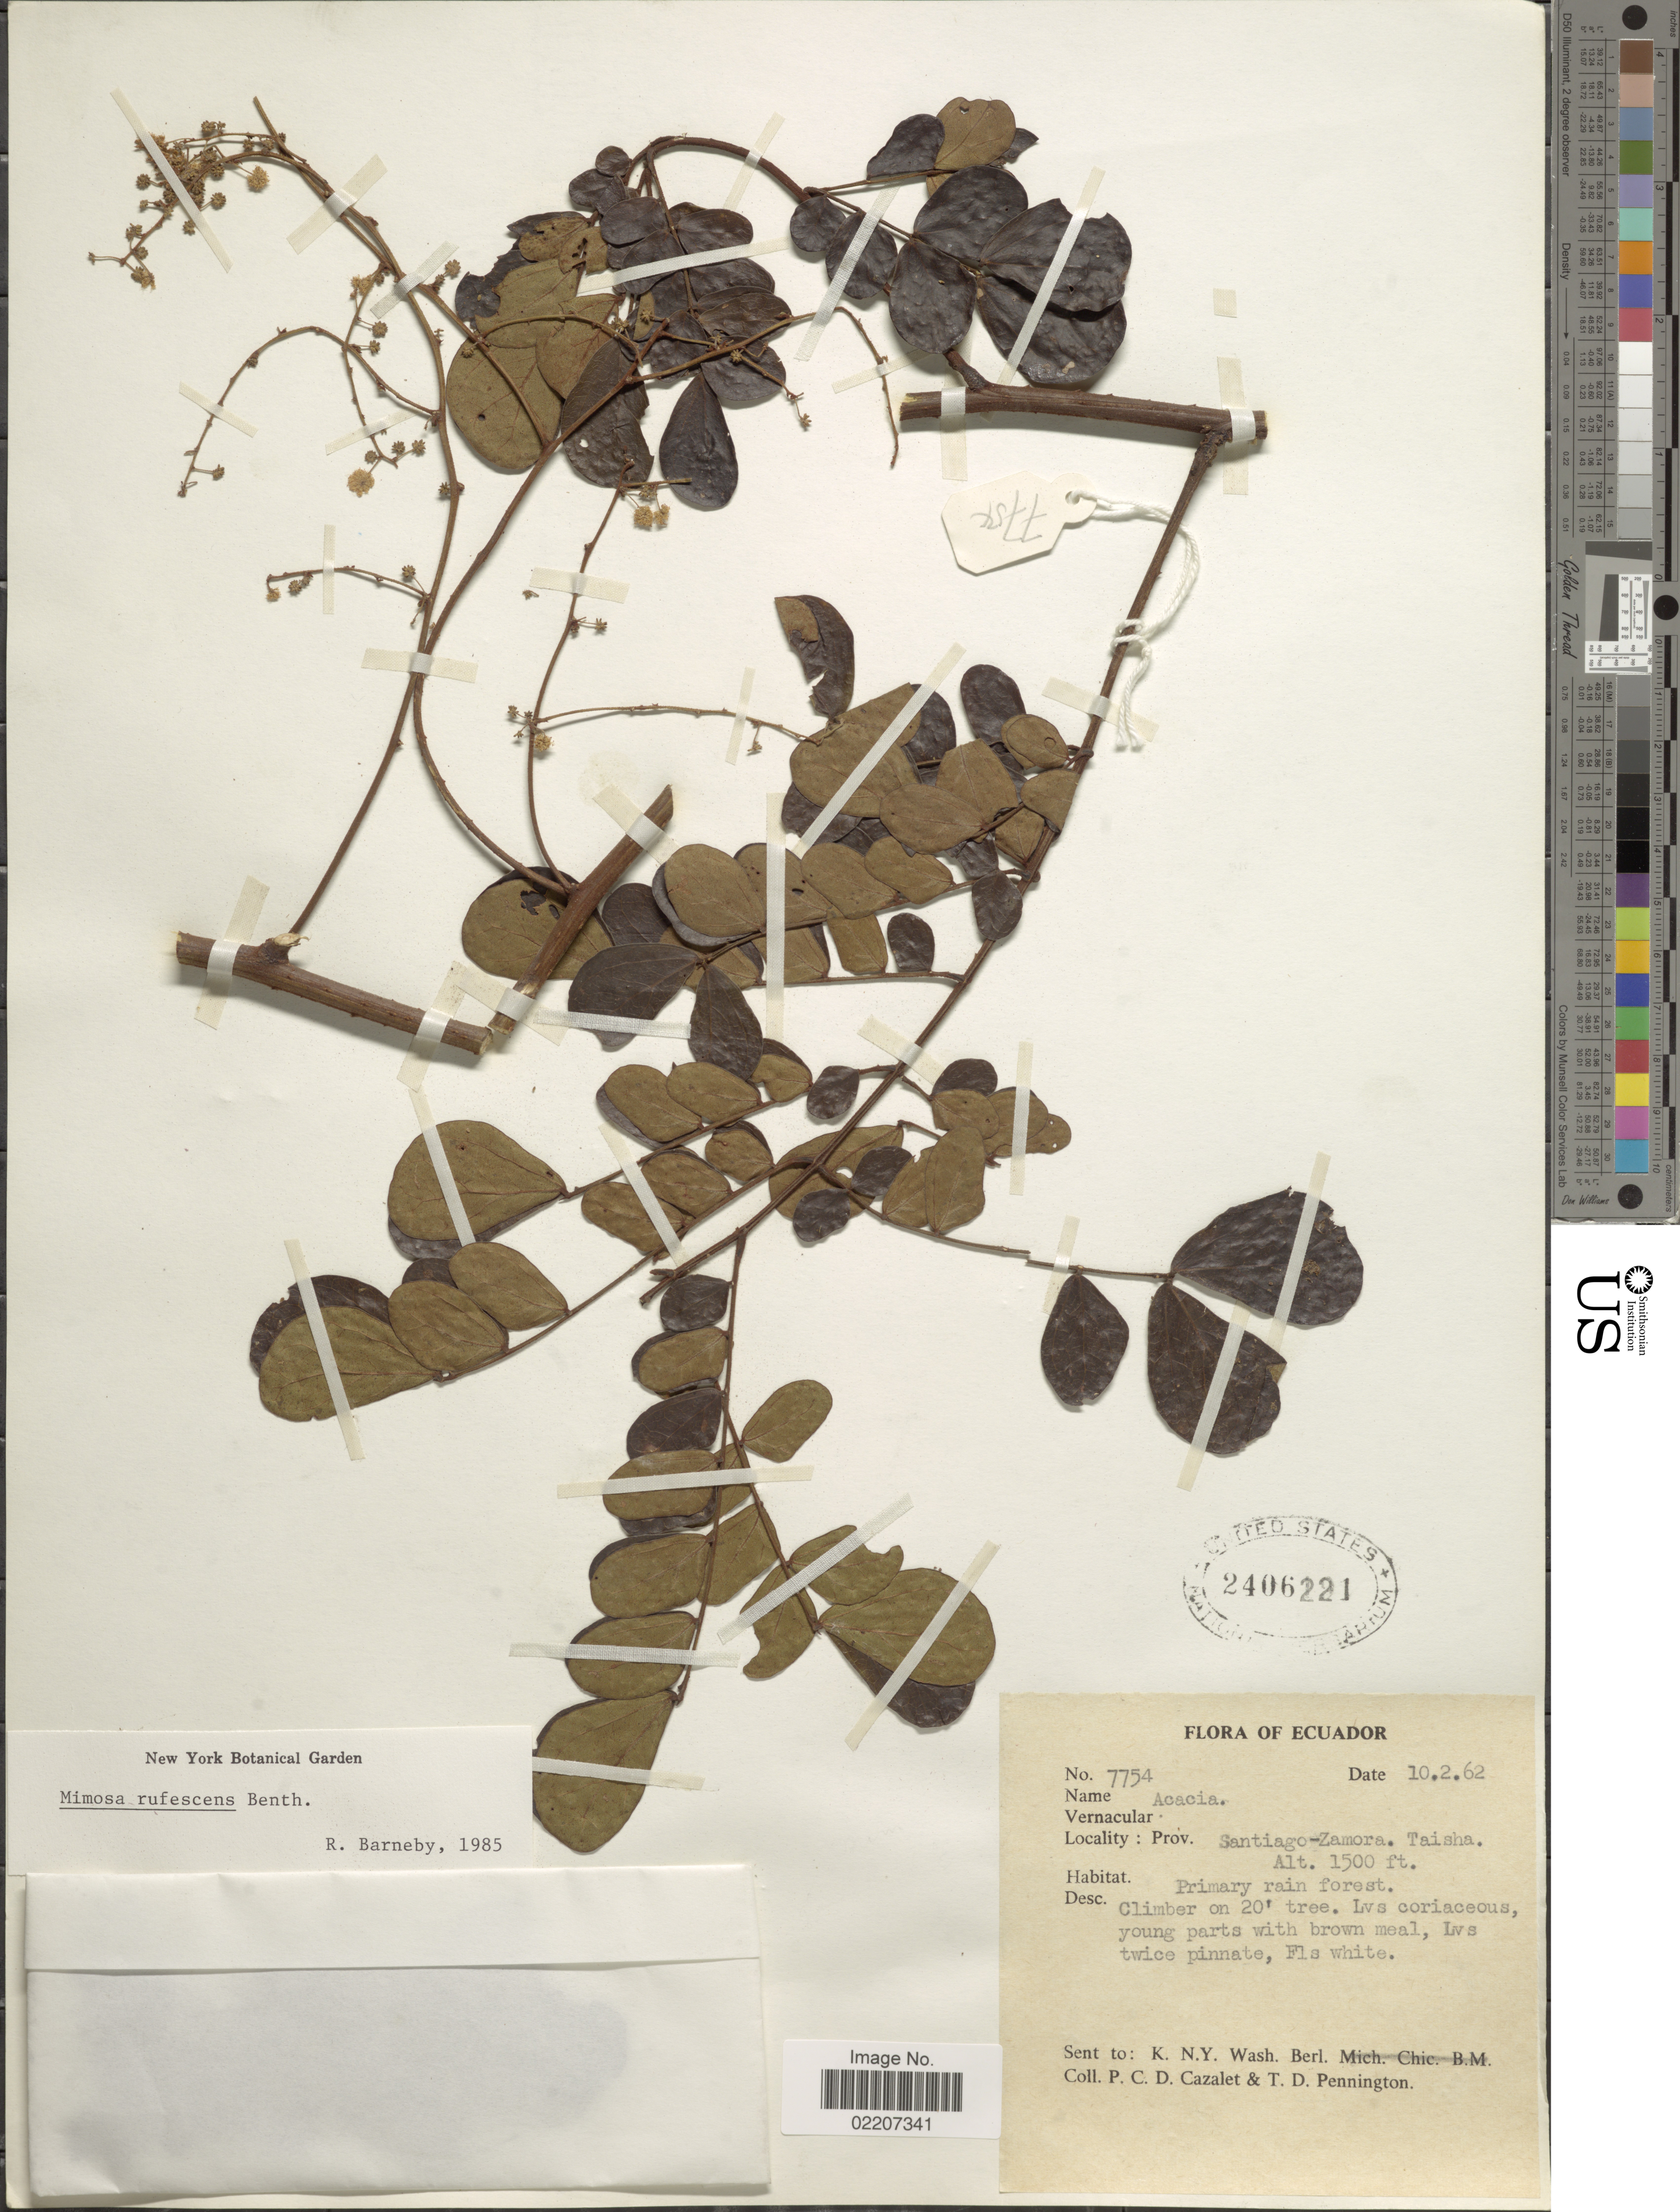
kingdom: Plantae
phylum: Tracheophyta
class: Magnoliopsida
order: Fabales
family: Fabaceae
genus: Mimosa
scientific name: Mimosa rufescens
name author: Benth.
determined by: Barneby, Rupert C., (NY)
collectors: P. C. D. Cazalet & T. D. Pennington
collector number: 7754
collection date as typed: Transcribed d/m/y: 10/2/62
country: Ecuador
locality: Prov. Santiago-Zamora, Taisha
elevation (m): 457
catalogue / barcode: US 2406221